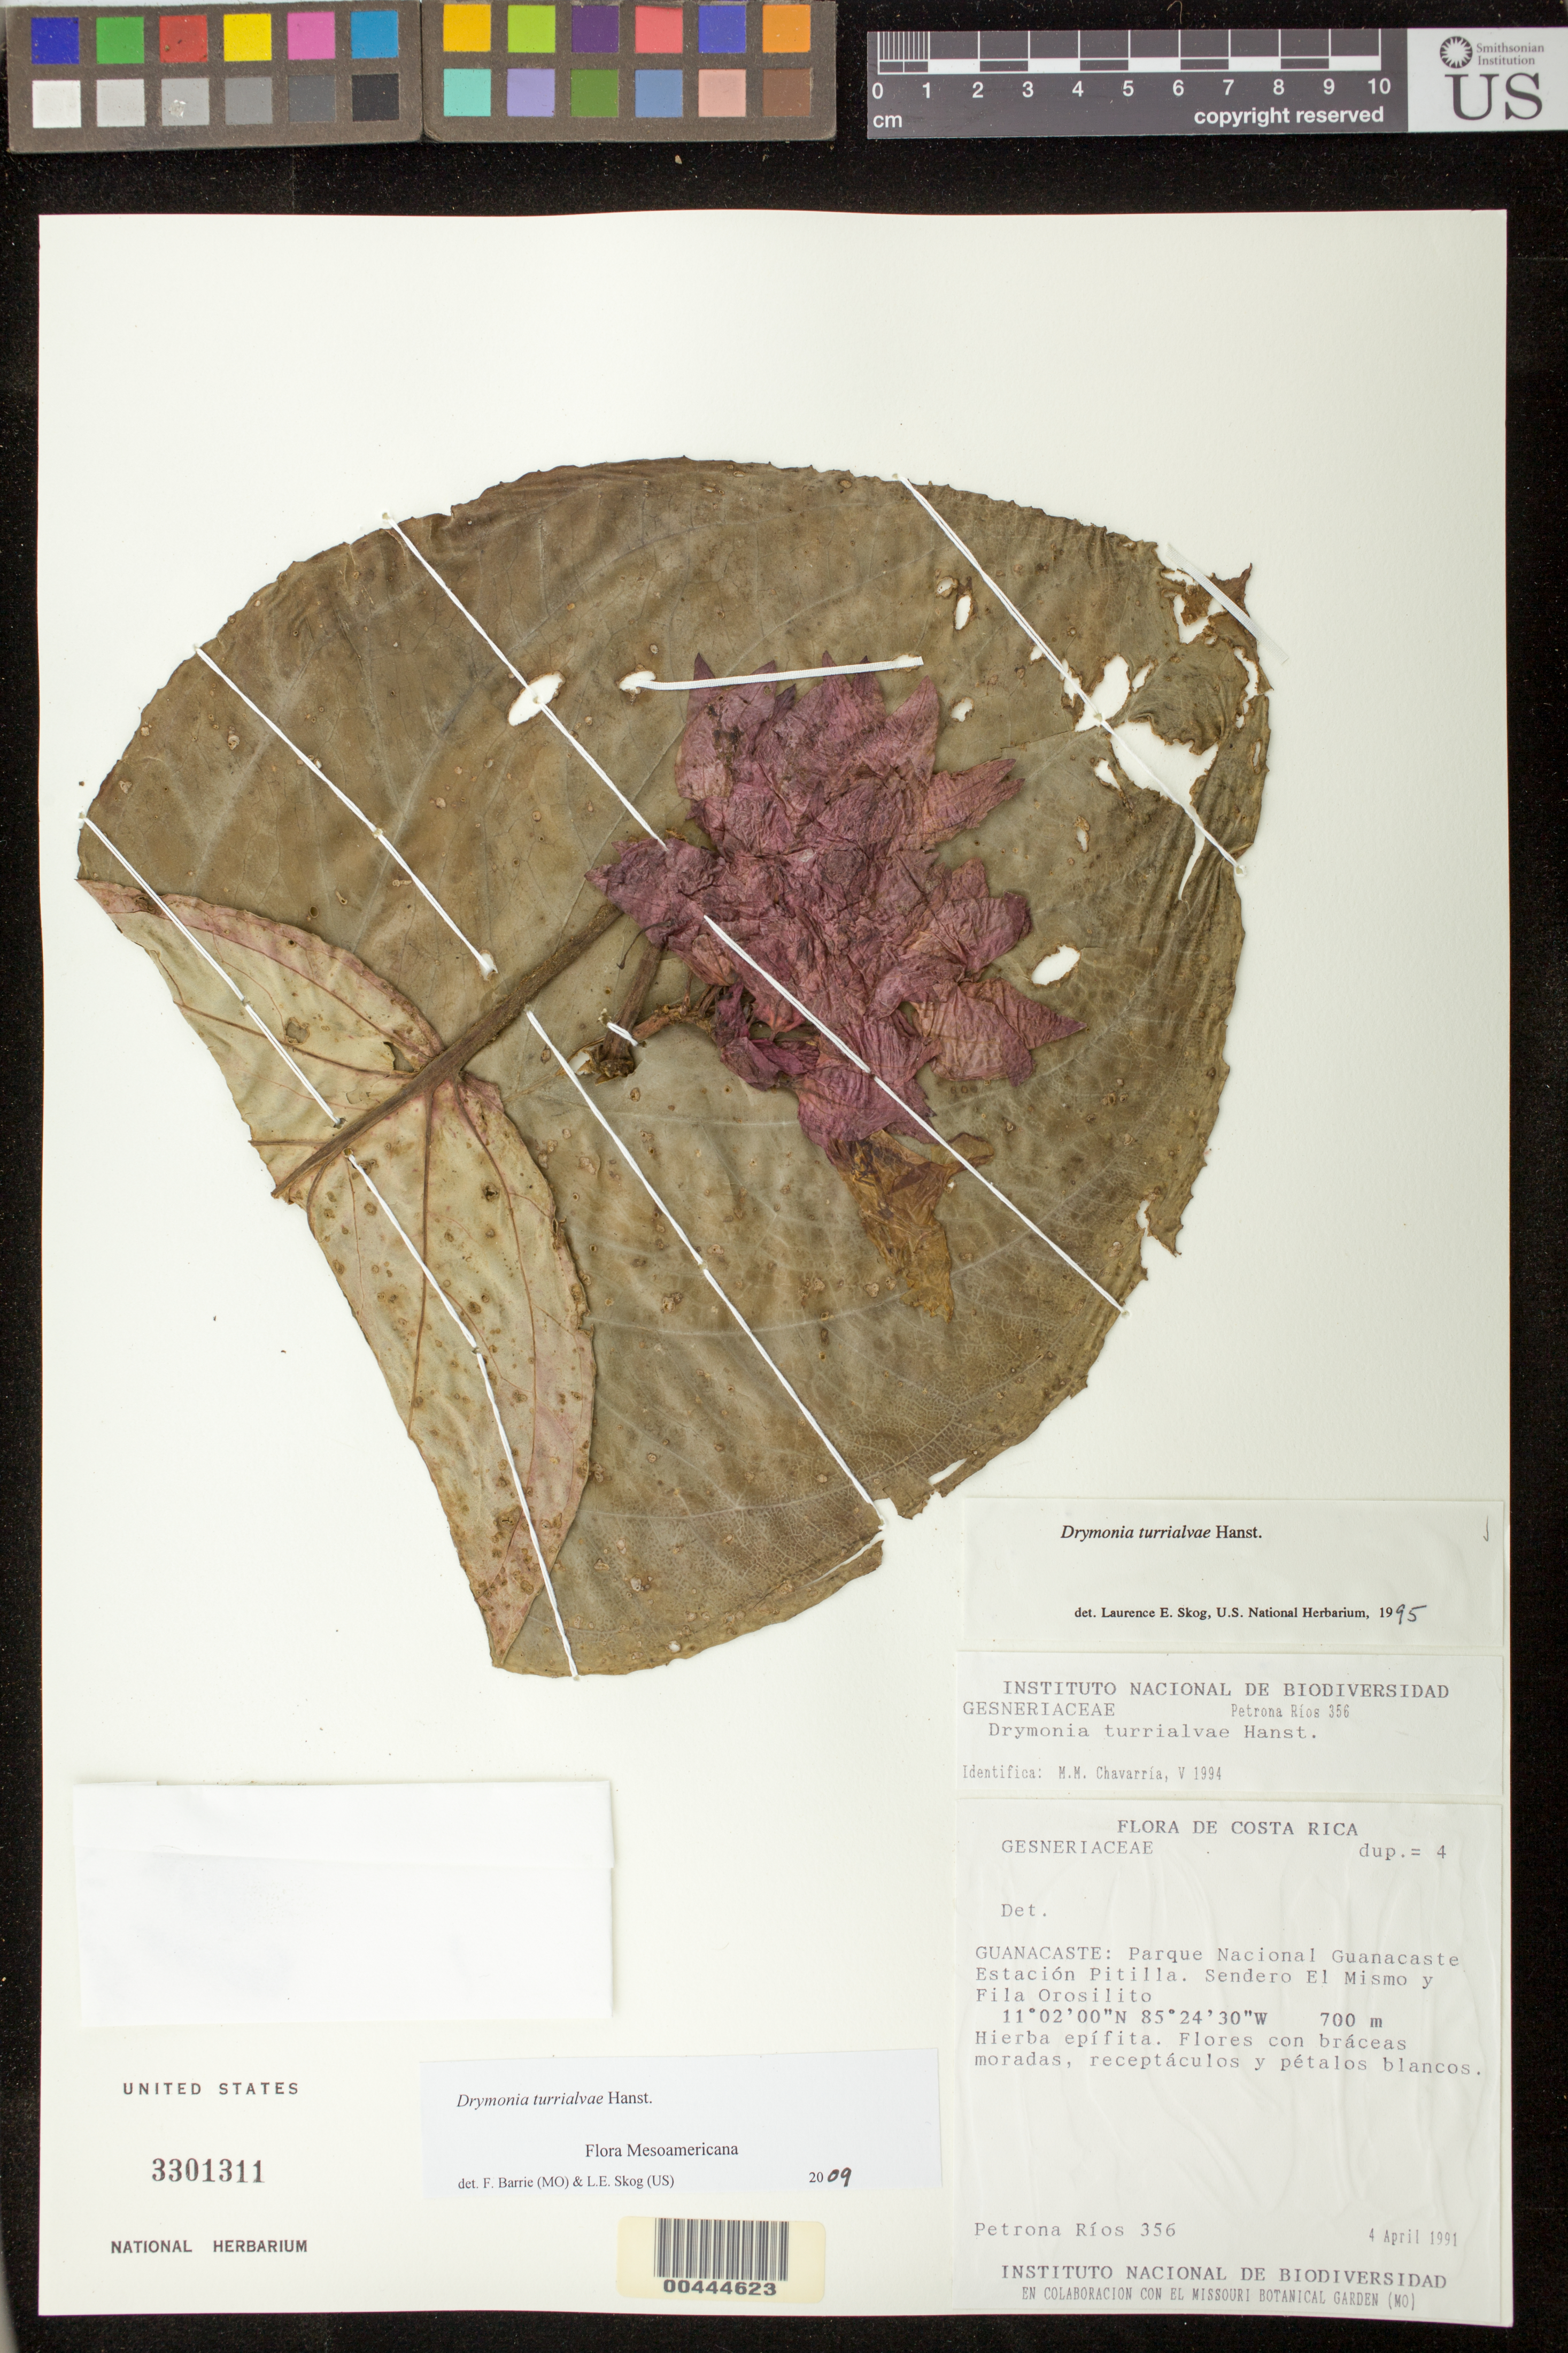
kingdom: Plantae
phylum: Tracheophyta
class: Magnoliopsida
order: Lamiales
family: Gesneriaceae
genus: Drymonia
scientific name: Drymonia turrialvae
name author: Hanst.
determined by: Skog, Laurence E.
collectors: P. Ríos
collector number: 356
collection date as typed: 04 Apr 1991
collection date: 1991-04-04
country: Costa Rica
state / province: Guanacaste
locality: Parque Nacional Guanacaste, Estación Pitilla, sendero El Mismo y Filo Orosilito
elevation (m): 700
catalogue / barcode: US 3301311